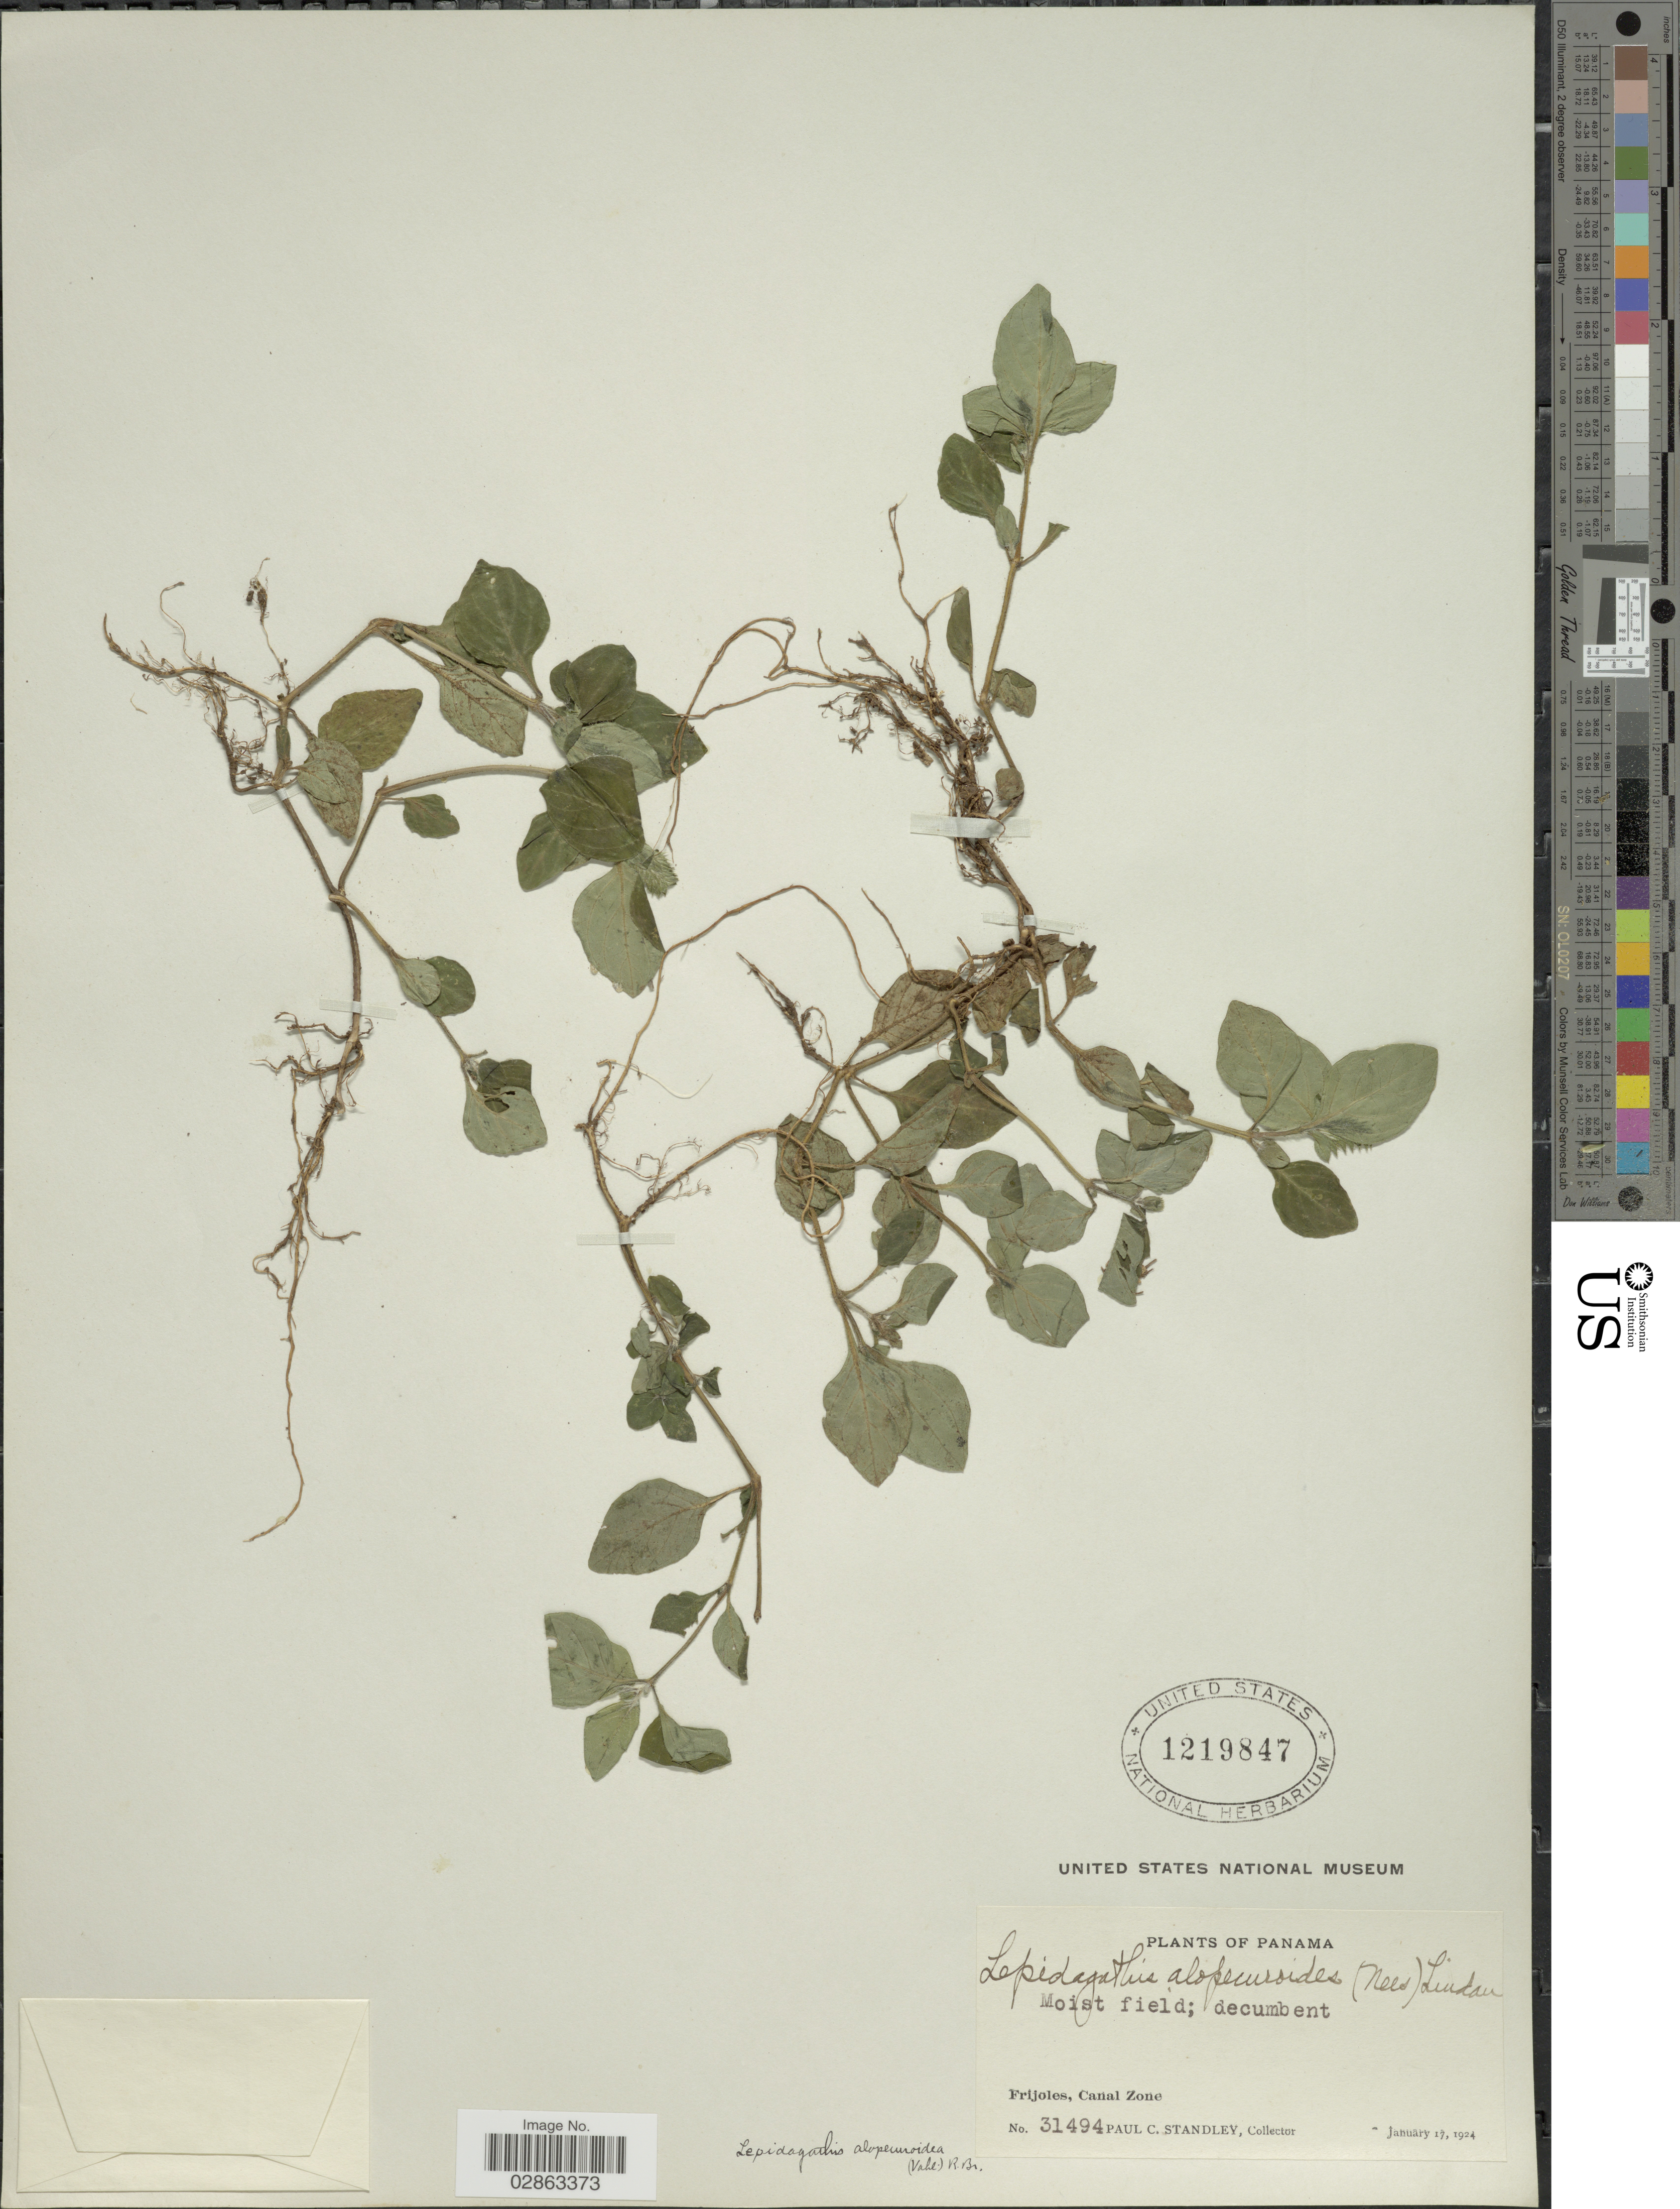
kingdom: Plantae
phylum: Tracheophyta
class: Magnoliopsida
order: Lamiales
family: Acanthaceae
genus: Teliostachya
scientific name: Teliostachya alopecuroidea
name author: (Vahl) Nees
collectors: P. C. Standley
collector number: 31494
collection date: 1924-01-17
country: Panama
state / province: Colón / Panamá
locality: Frijoles, Canal Zone.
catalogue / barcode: US 1219847